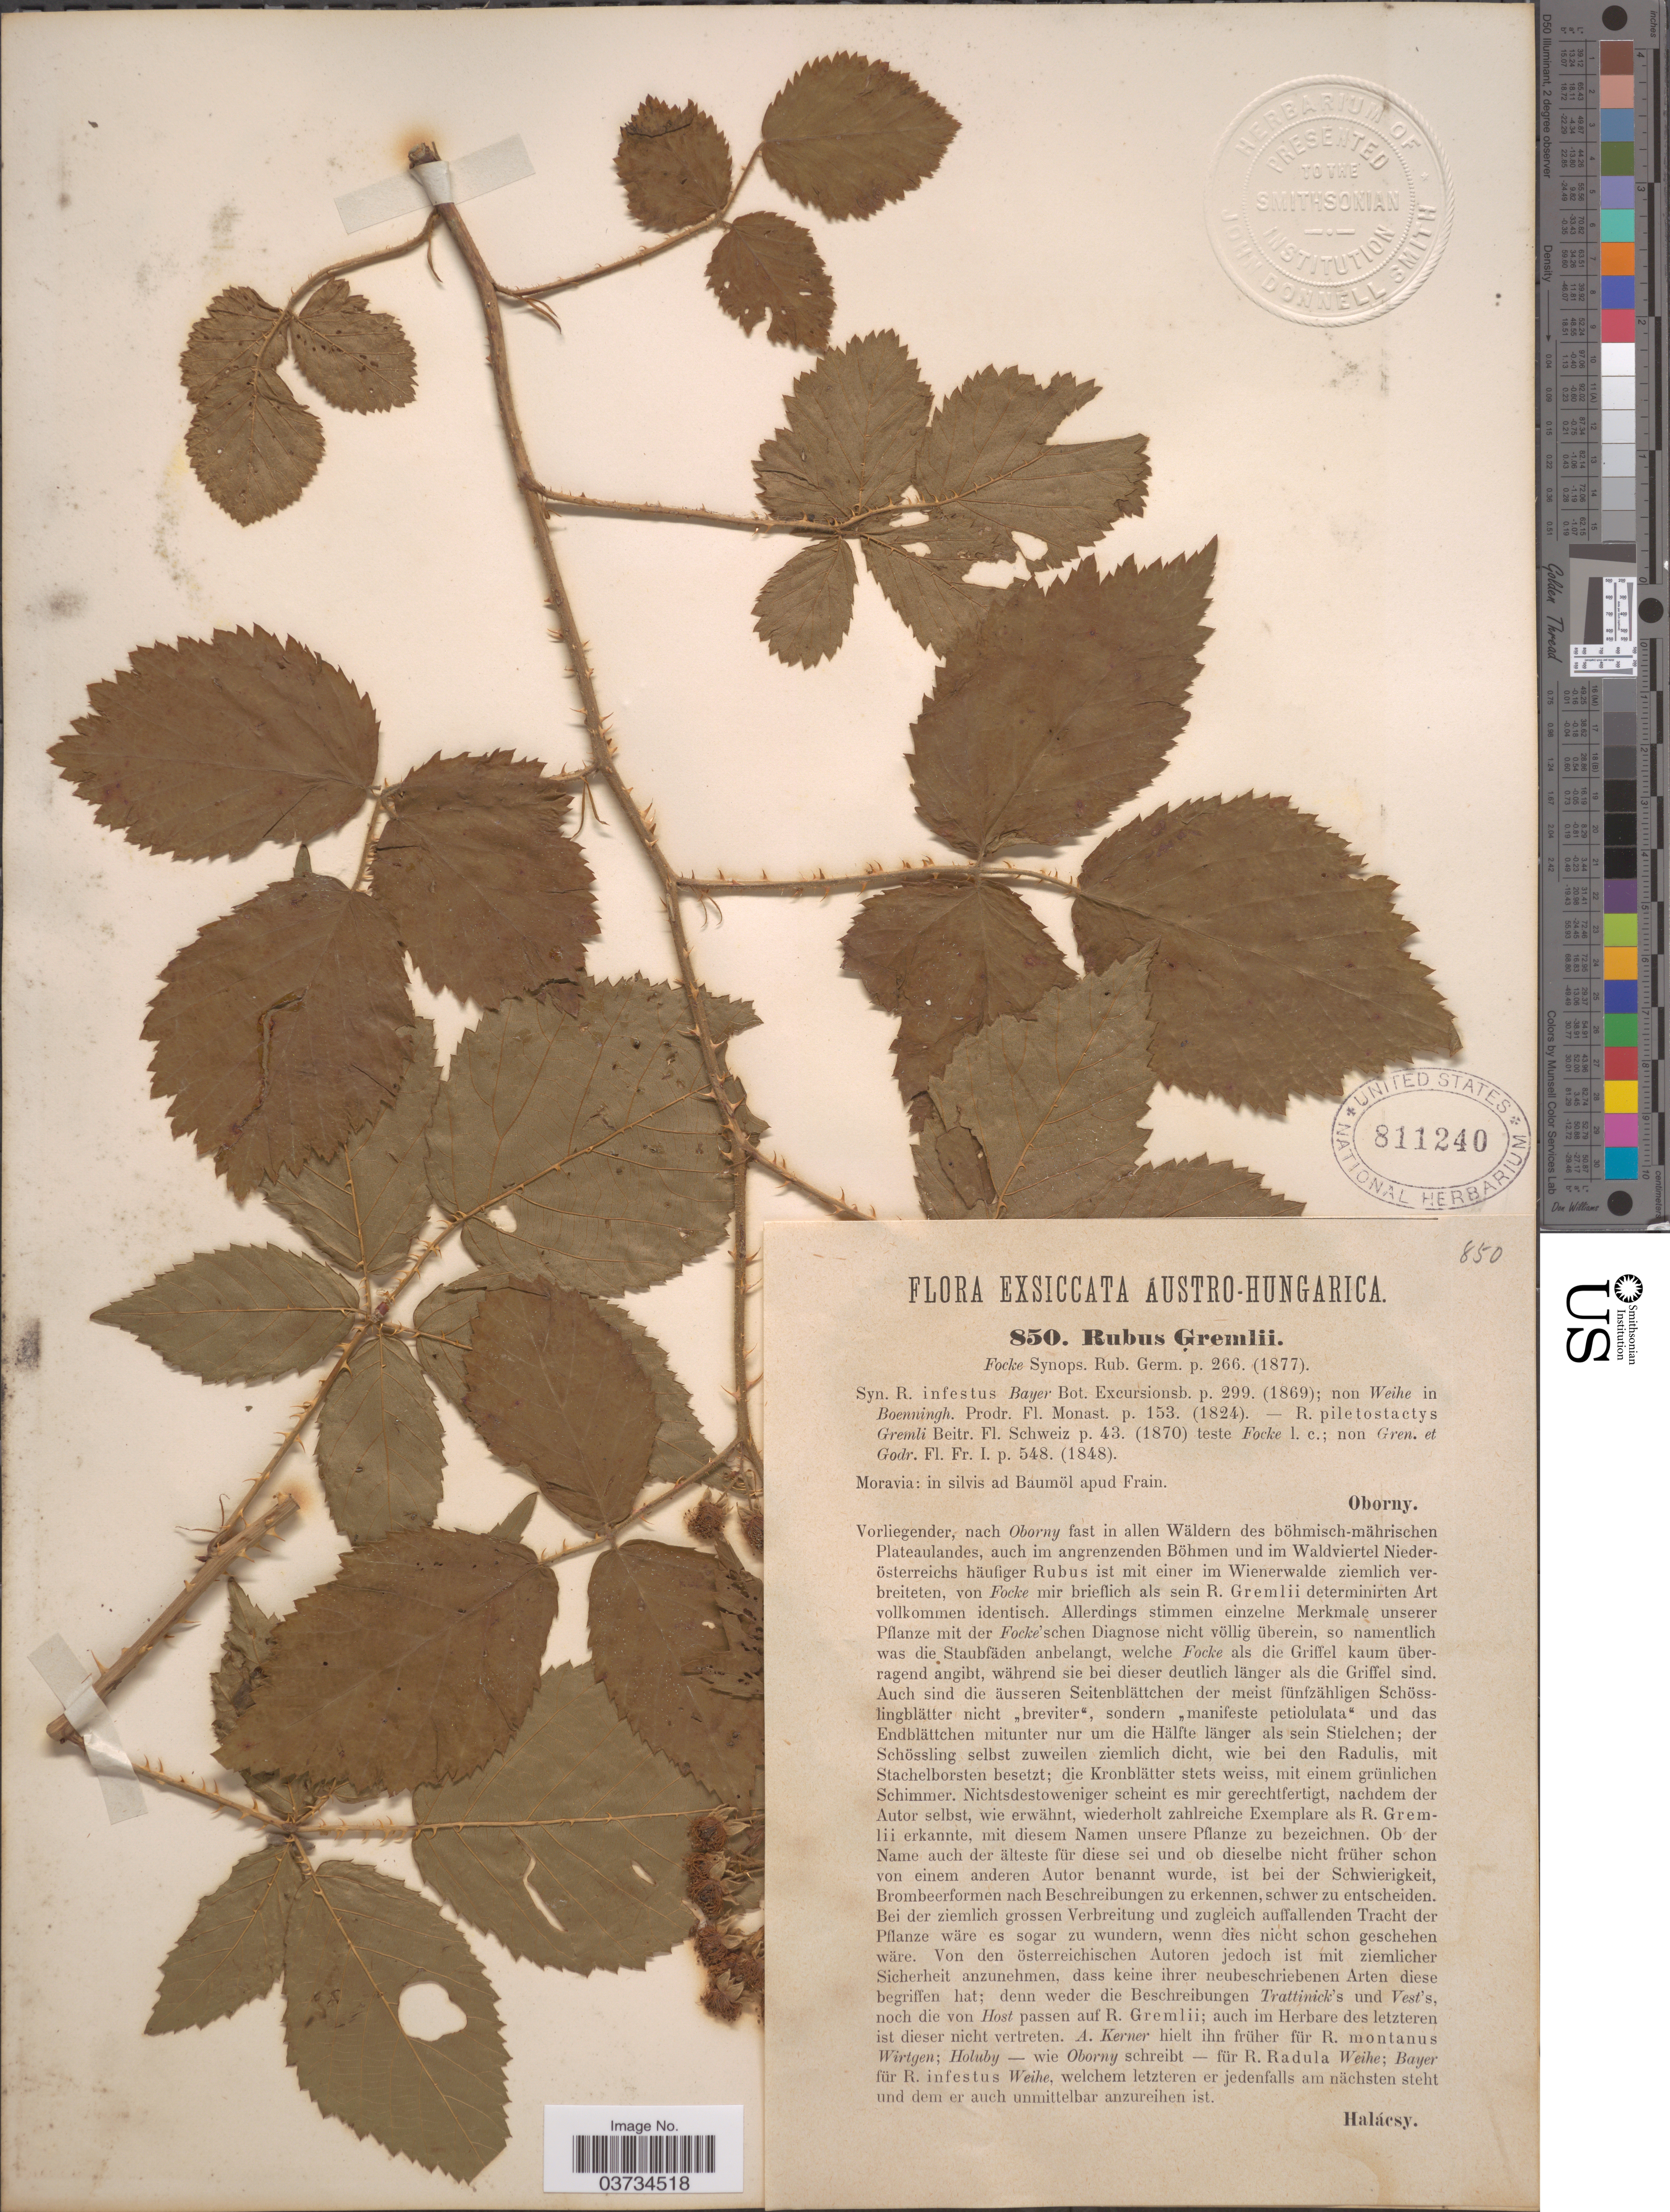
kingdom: Plantae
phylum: Tracheophyta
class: Magnoliopsida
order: Rosales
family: Rosaceae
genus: Rubus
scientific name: Rubus gremlii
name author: Focke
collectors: Oborny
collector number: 850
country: Czechia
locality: Austro-Hungarica. Moravia: in silvis ad Baumöl apud Frain.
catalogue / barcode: US 811240